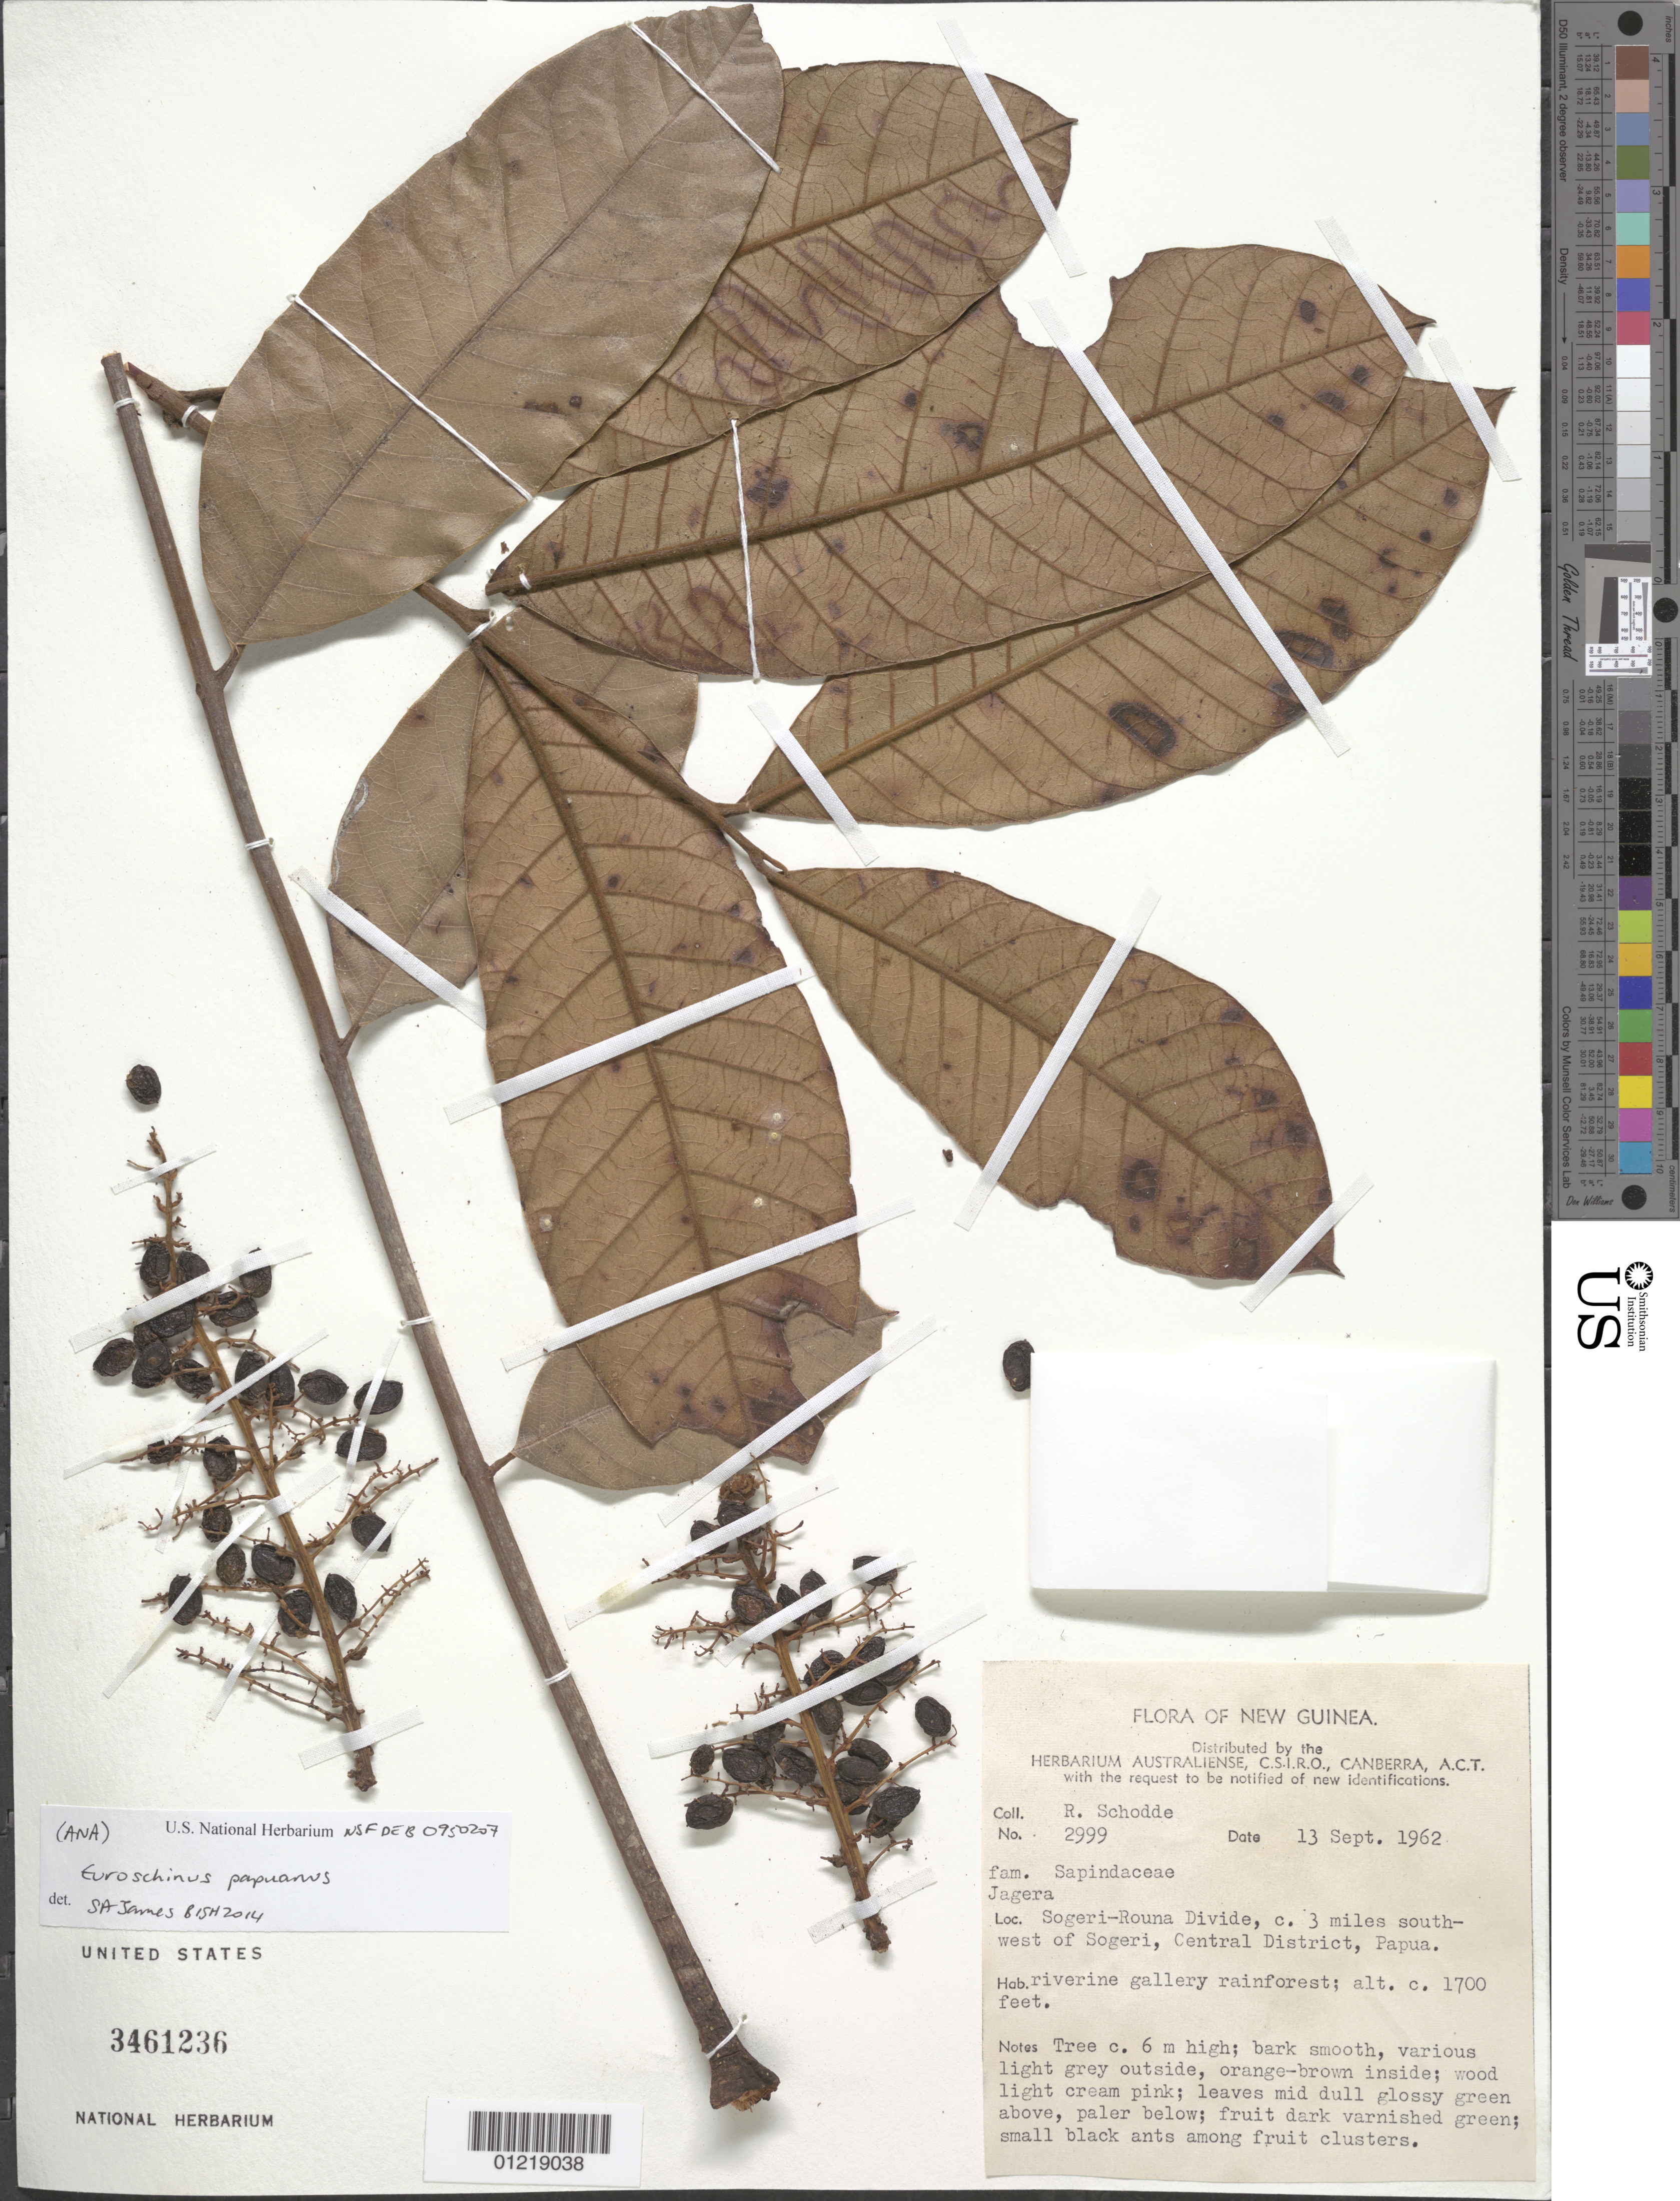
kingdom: Plantae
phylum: Tracheophyta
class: Magnoliopsida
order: Sapindales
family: Sapindaceae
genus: Jagera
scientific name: Jagera sp.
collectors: R. Schodde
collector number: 2999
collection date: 1962-09-13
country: Papua New Guinea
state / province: Central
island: New Guinea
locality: Sogeri-Rouna Divide, ca. 3 miles SW of Sogeri.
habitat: Riverine gallery rainforest.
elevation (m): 518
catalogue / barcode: US 3461236